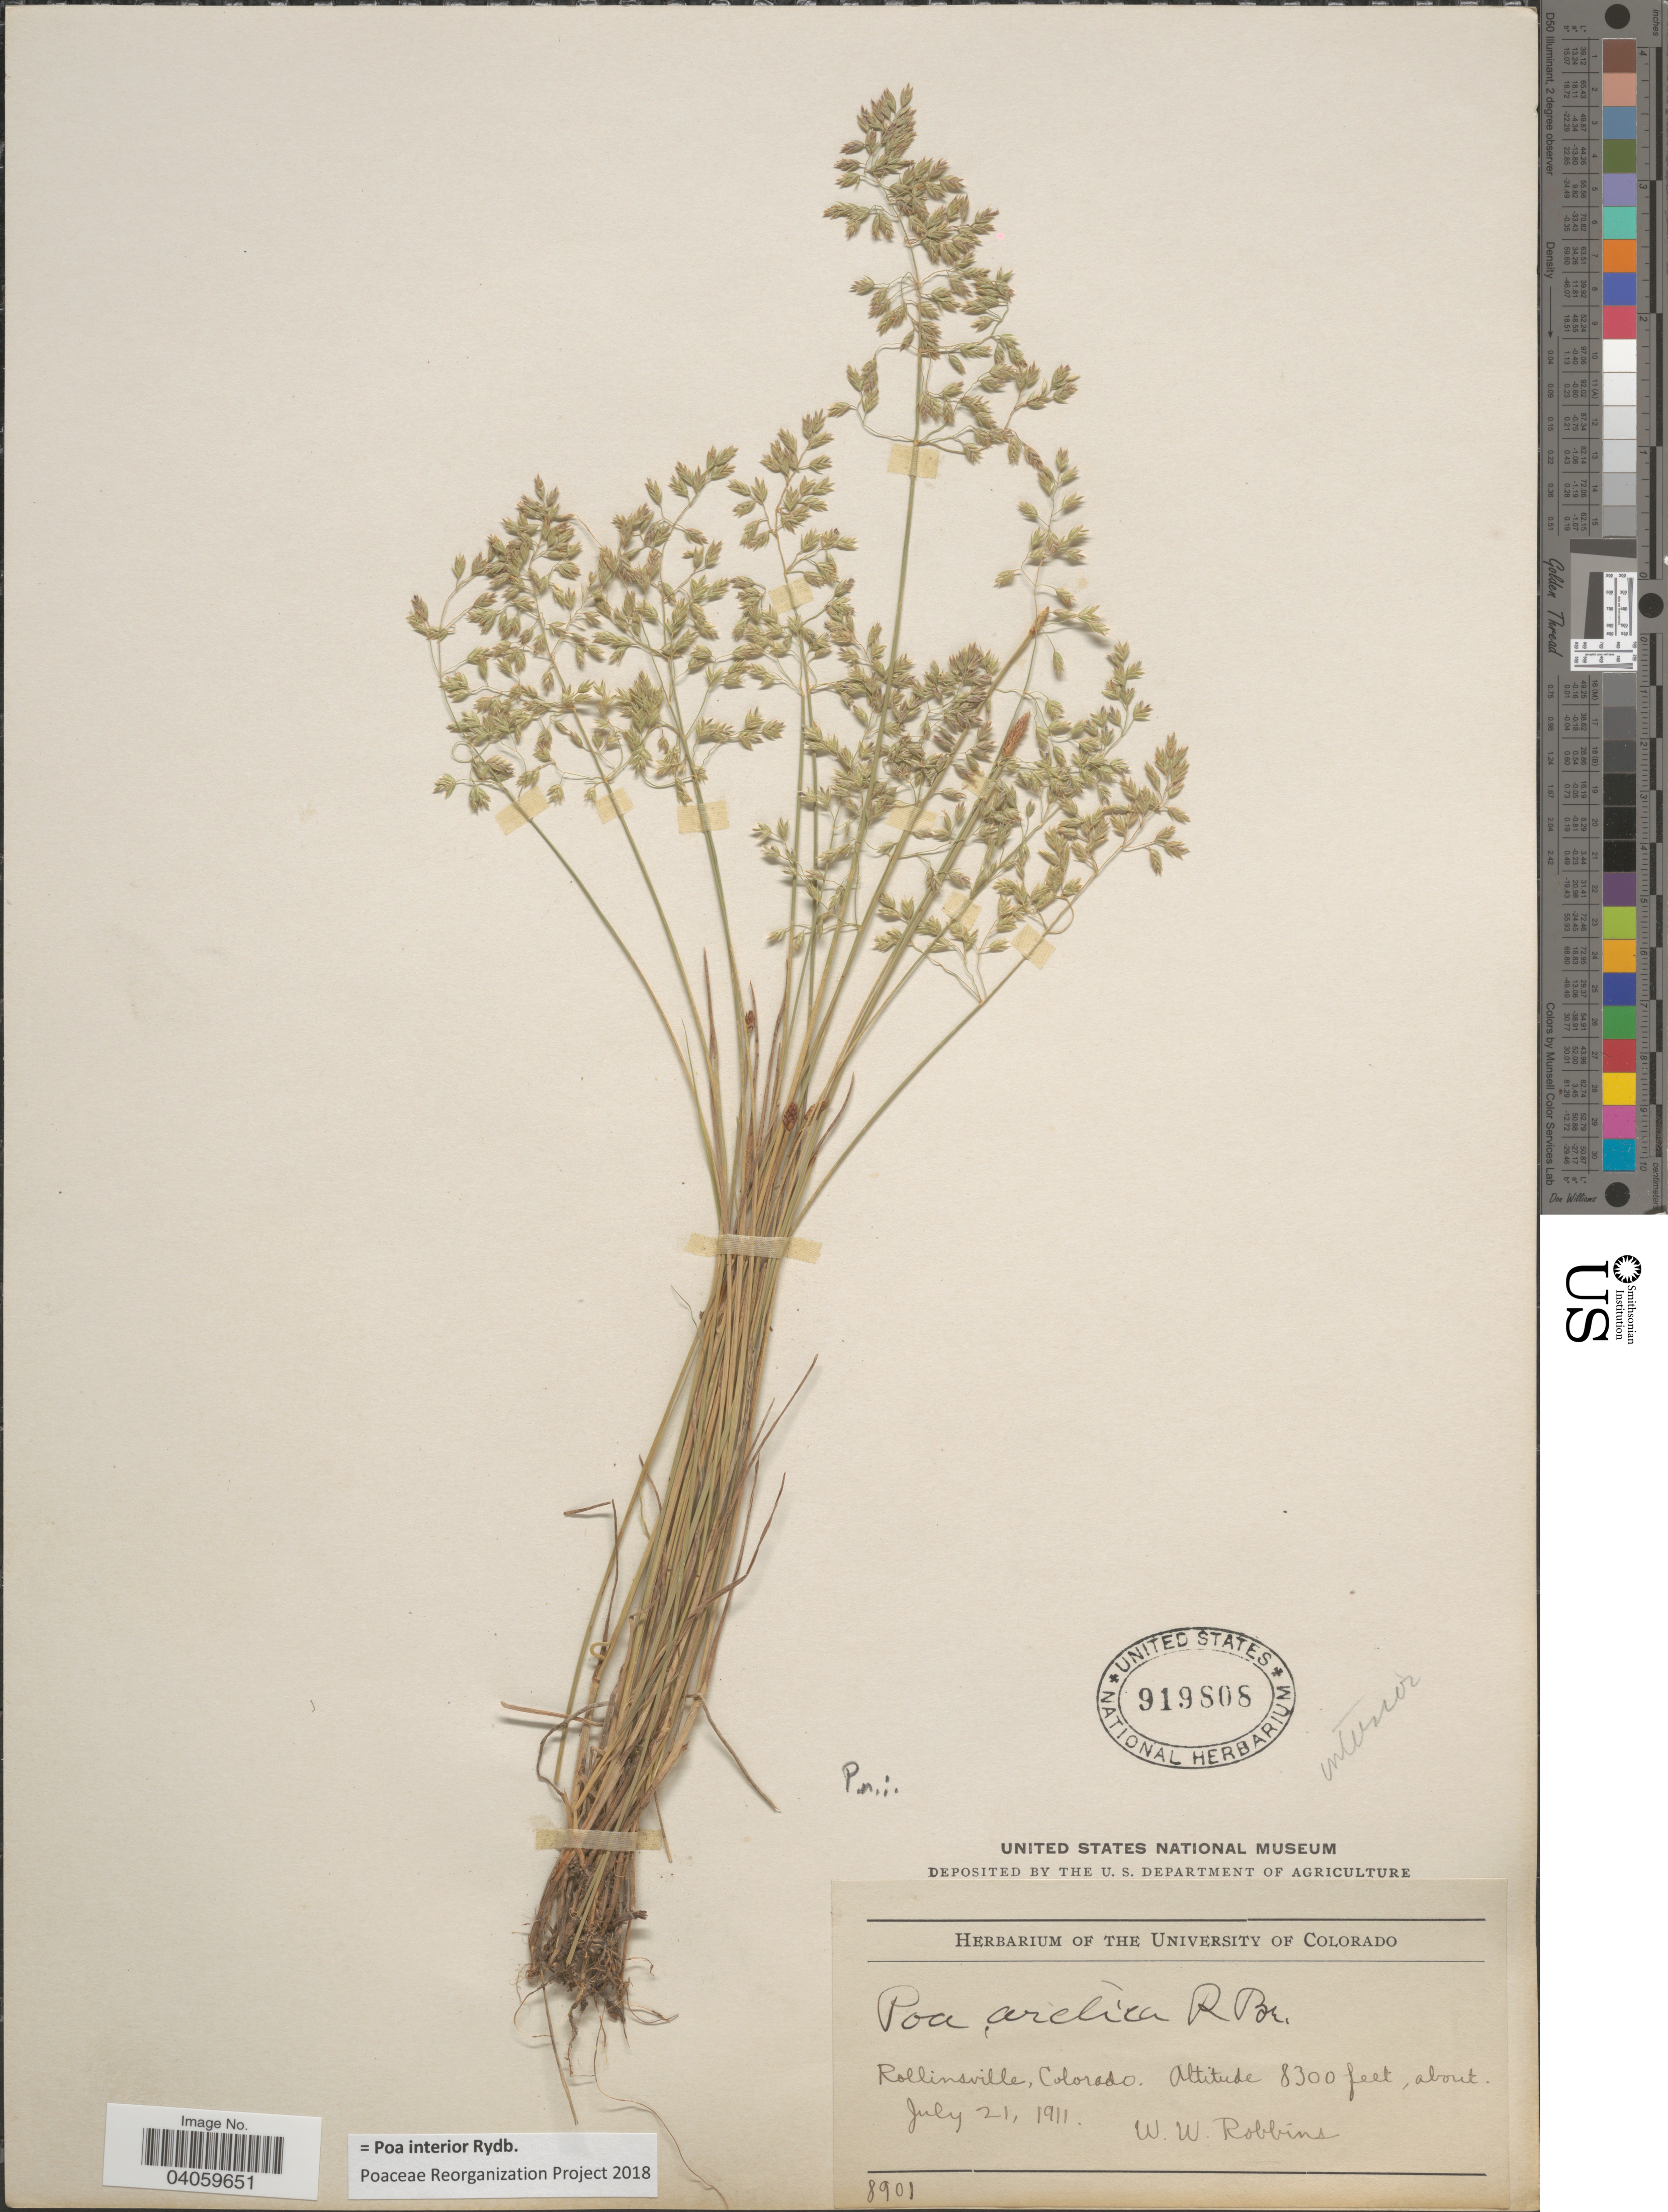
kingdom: Plantae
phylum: Tracheophyta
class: Liliopsida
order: Poales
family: Poaceae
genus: Poa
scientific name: Poa interior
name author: Rydb.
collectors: W. Robbins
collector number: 8901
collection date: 1911-07-21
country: United States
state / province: Colorado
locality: Rollinsville.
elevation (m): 2530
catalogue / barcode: US 919808